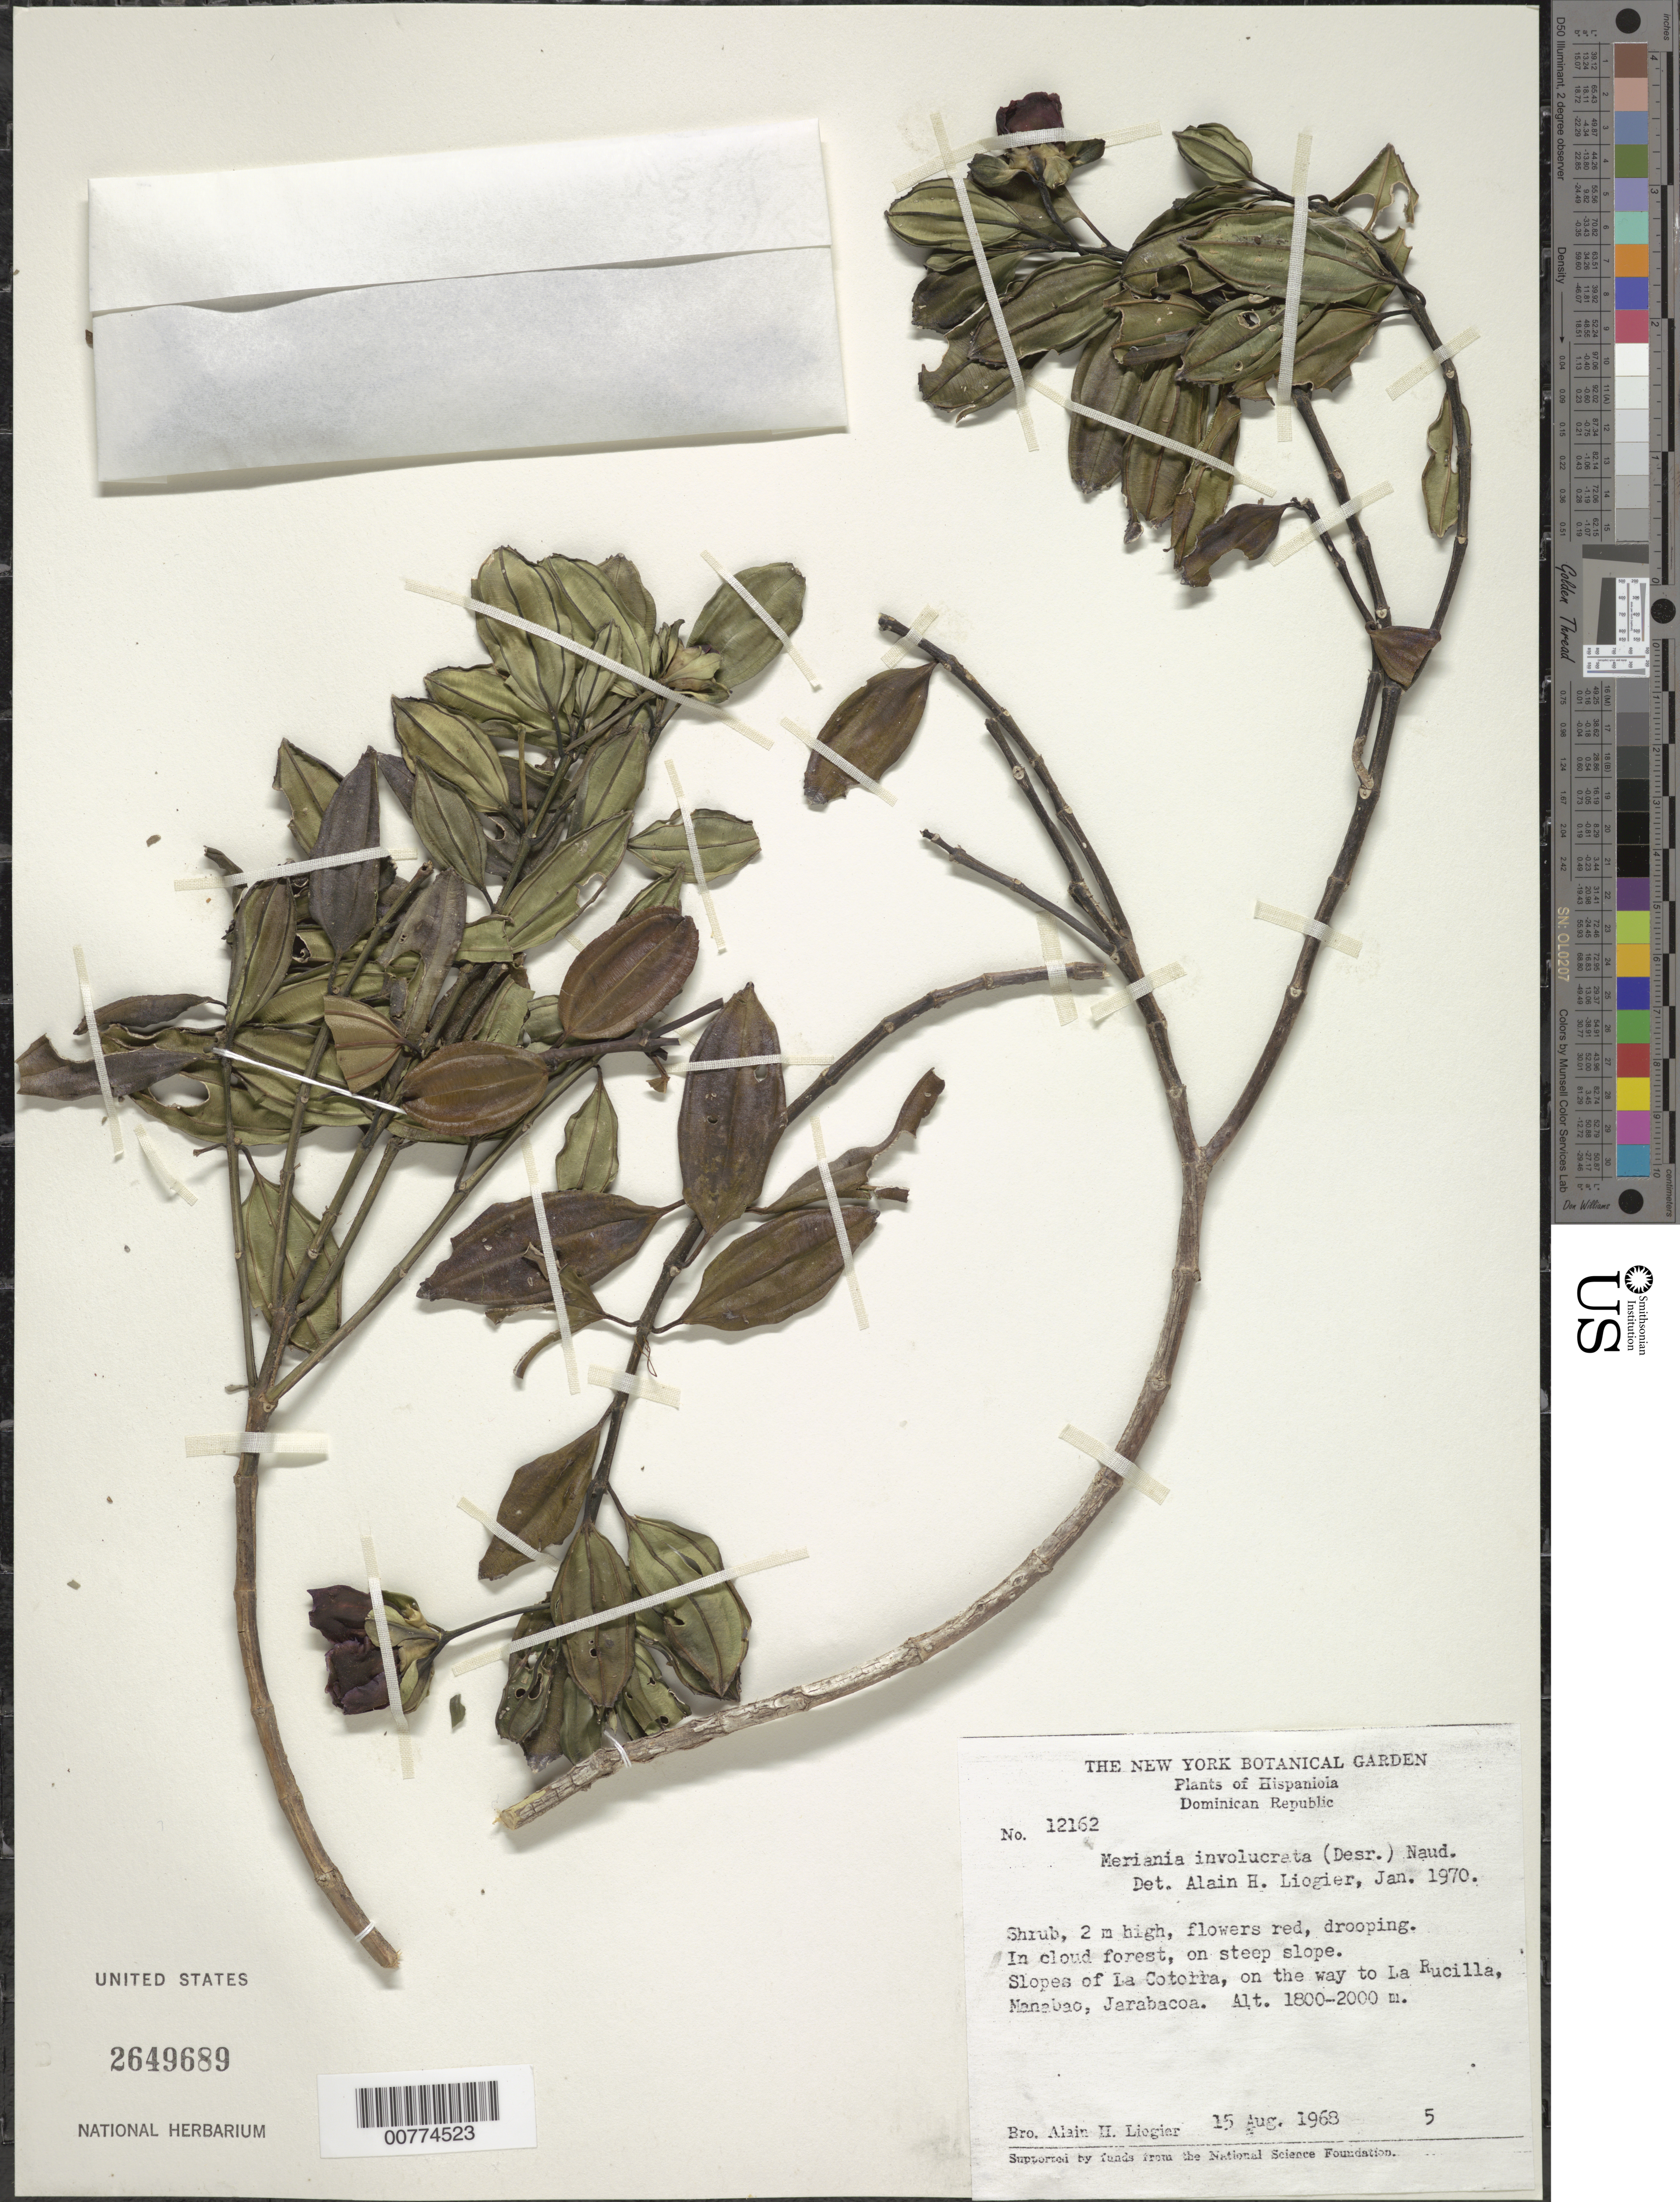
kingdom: Plantae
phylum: Tracheophyta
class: Magnoliopsida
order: Myrtales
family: Melastomataceae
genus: Meriania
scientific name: Meriania involucrata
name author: (Desr.) Naudin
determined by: Liogier, Alain H.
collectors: A. H. Liogier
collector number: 12162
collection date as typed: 15 Aug 1968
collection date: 1968-08-15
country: Dominican Republic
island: Hispaniola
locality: Slopes of La Cotorra, on way to La Rucilla, Manabao, Jarabacoa.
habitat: Cloud forest, on steep slope.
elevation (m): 1800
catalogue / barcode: US 2649689